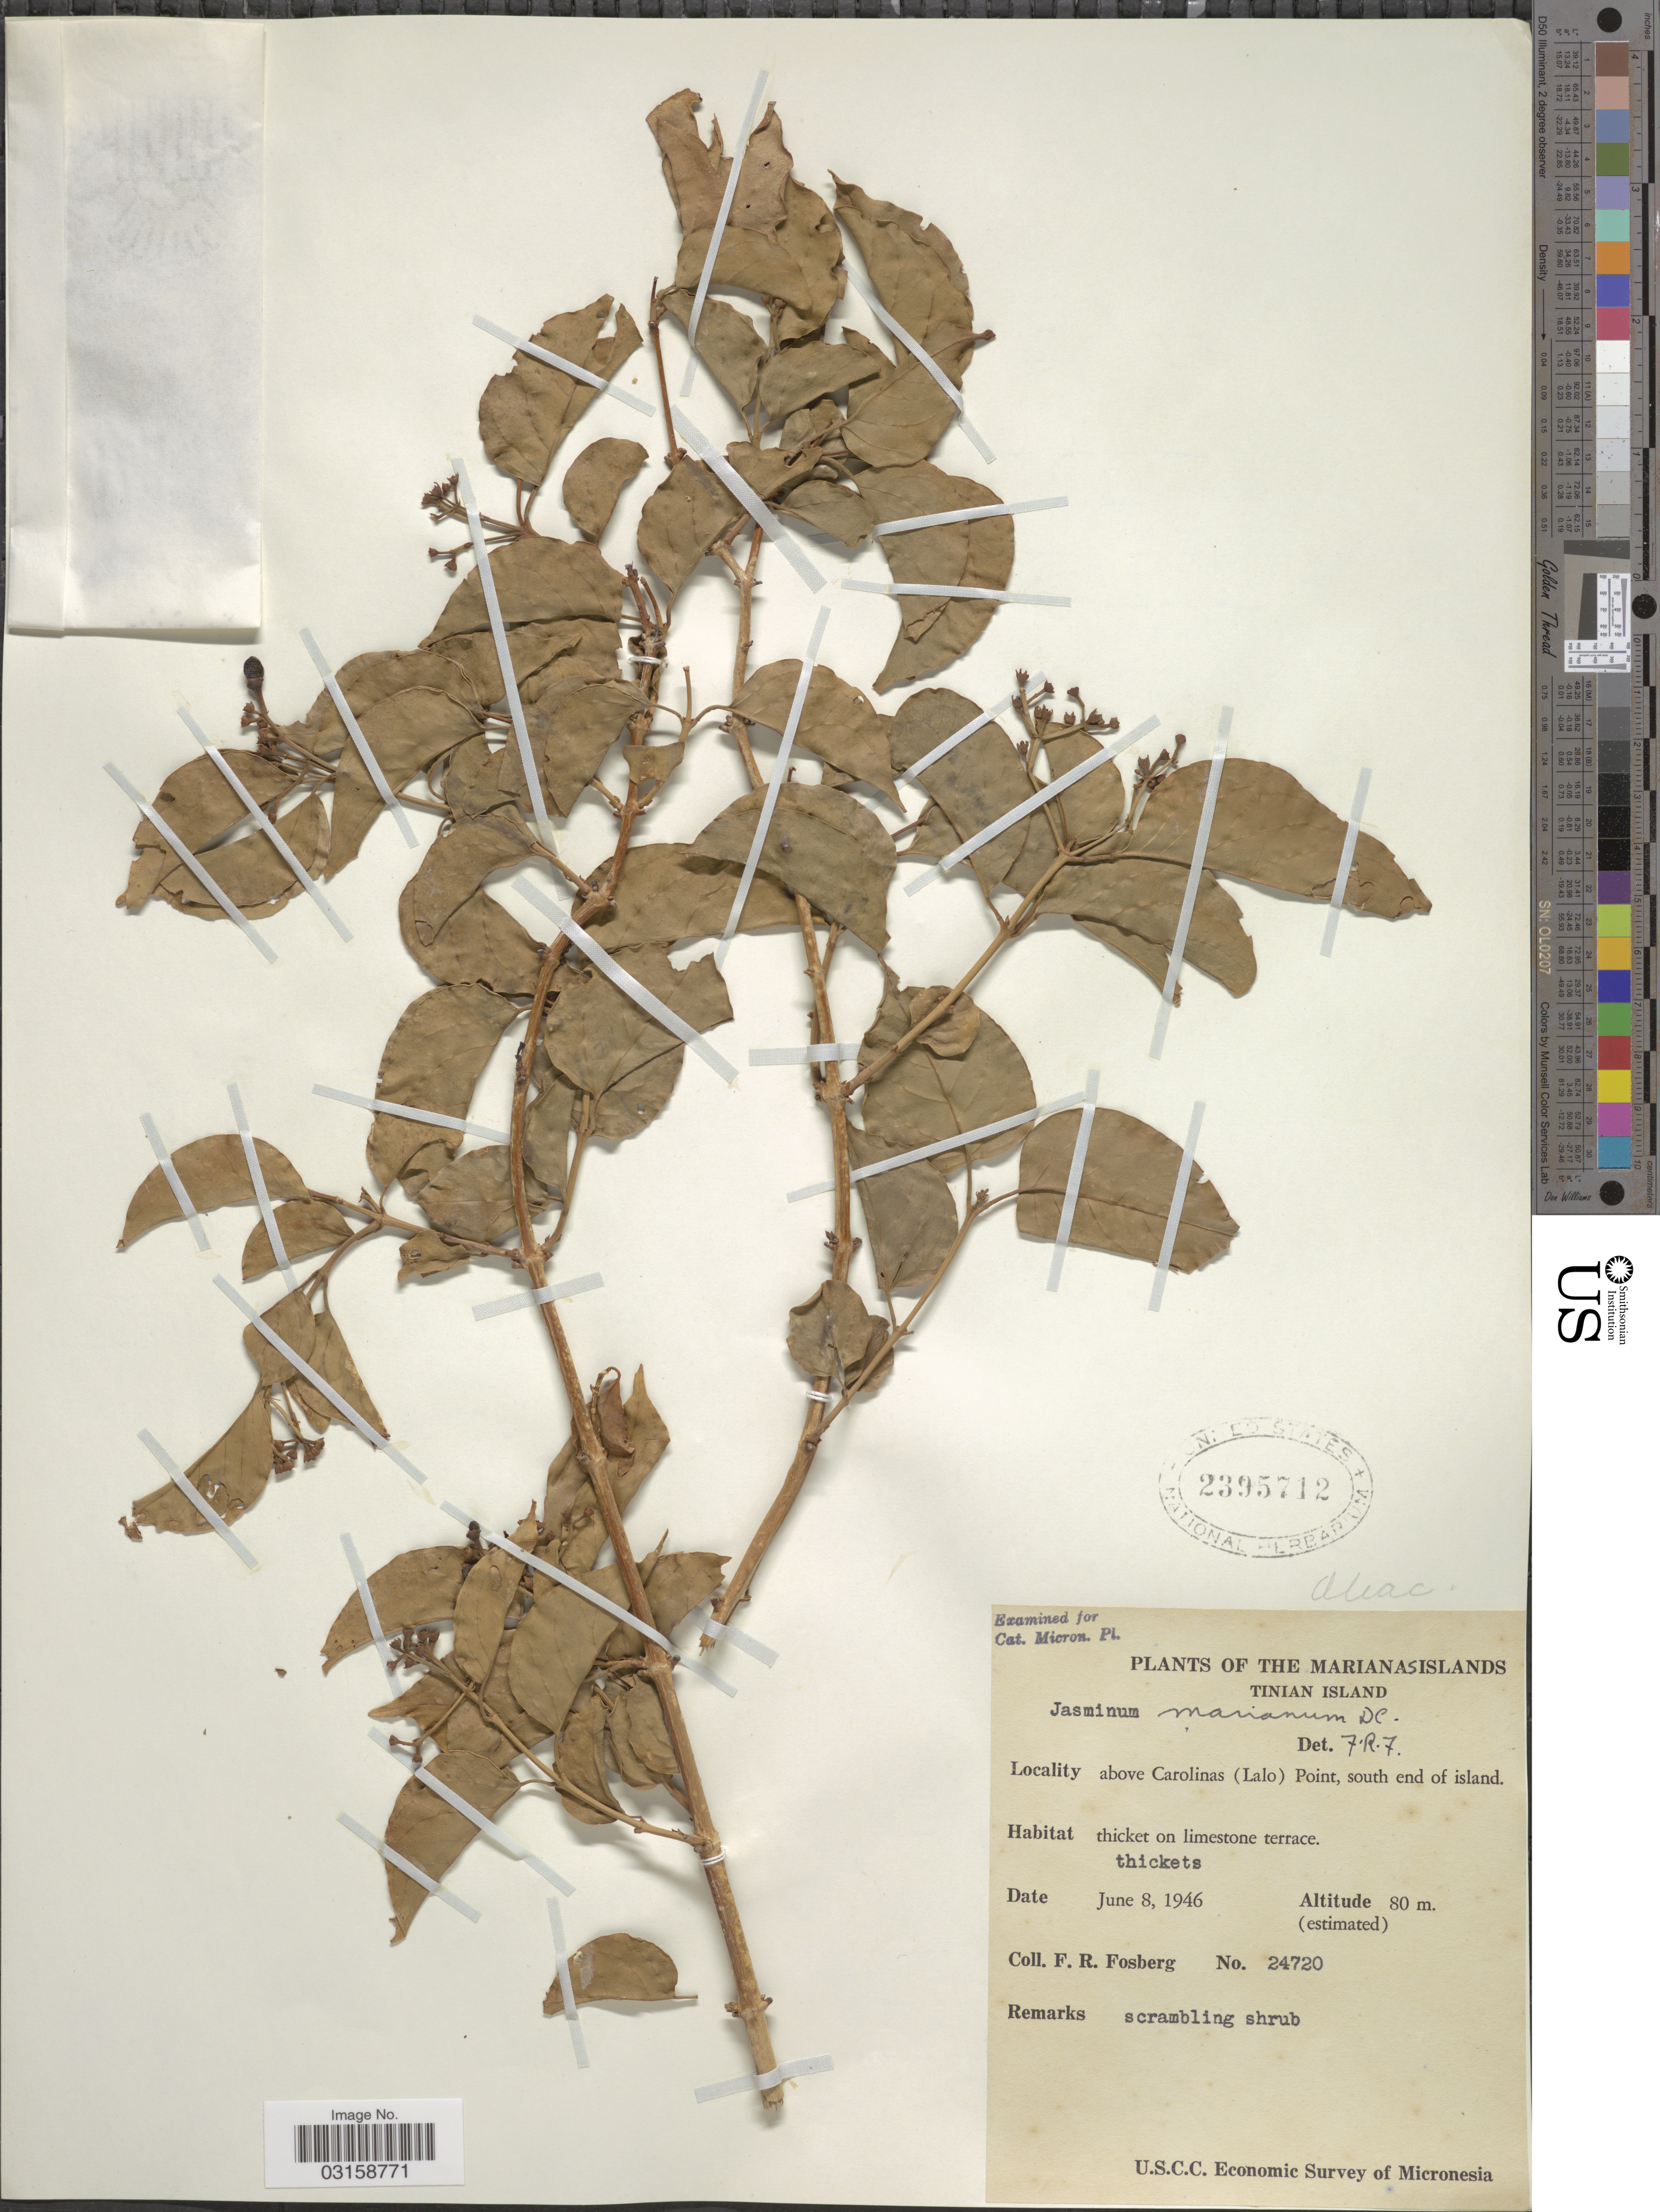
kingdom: Plantae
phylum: Tracheophyta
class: Magnoliopsida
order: Lamiales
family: Oleaceae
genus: Jasminum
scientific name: Jasminum marianum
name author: DC.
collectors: F. R. Fosberg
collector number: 24720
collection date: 1946-06-08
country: Northern Mariana Islands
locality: Marianas Islands. Tinian Island. Above Carolinas (Lalo) Point, south end of island.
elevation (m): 80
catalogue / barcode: US 2394712